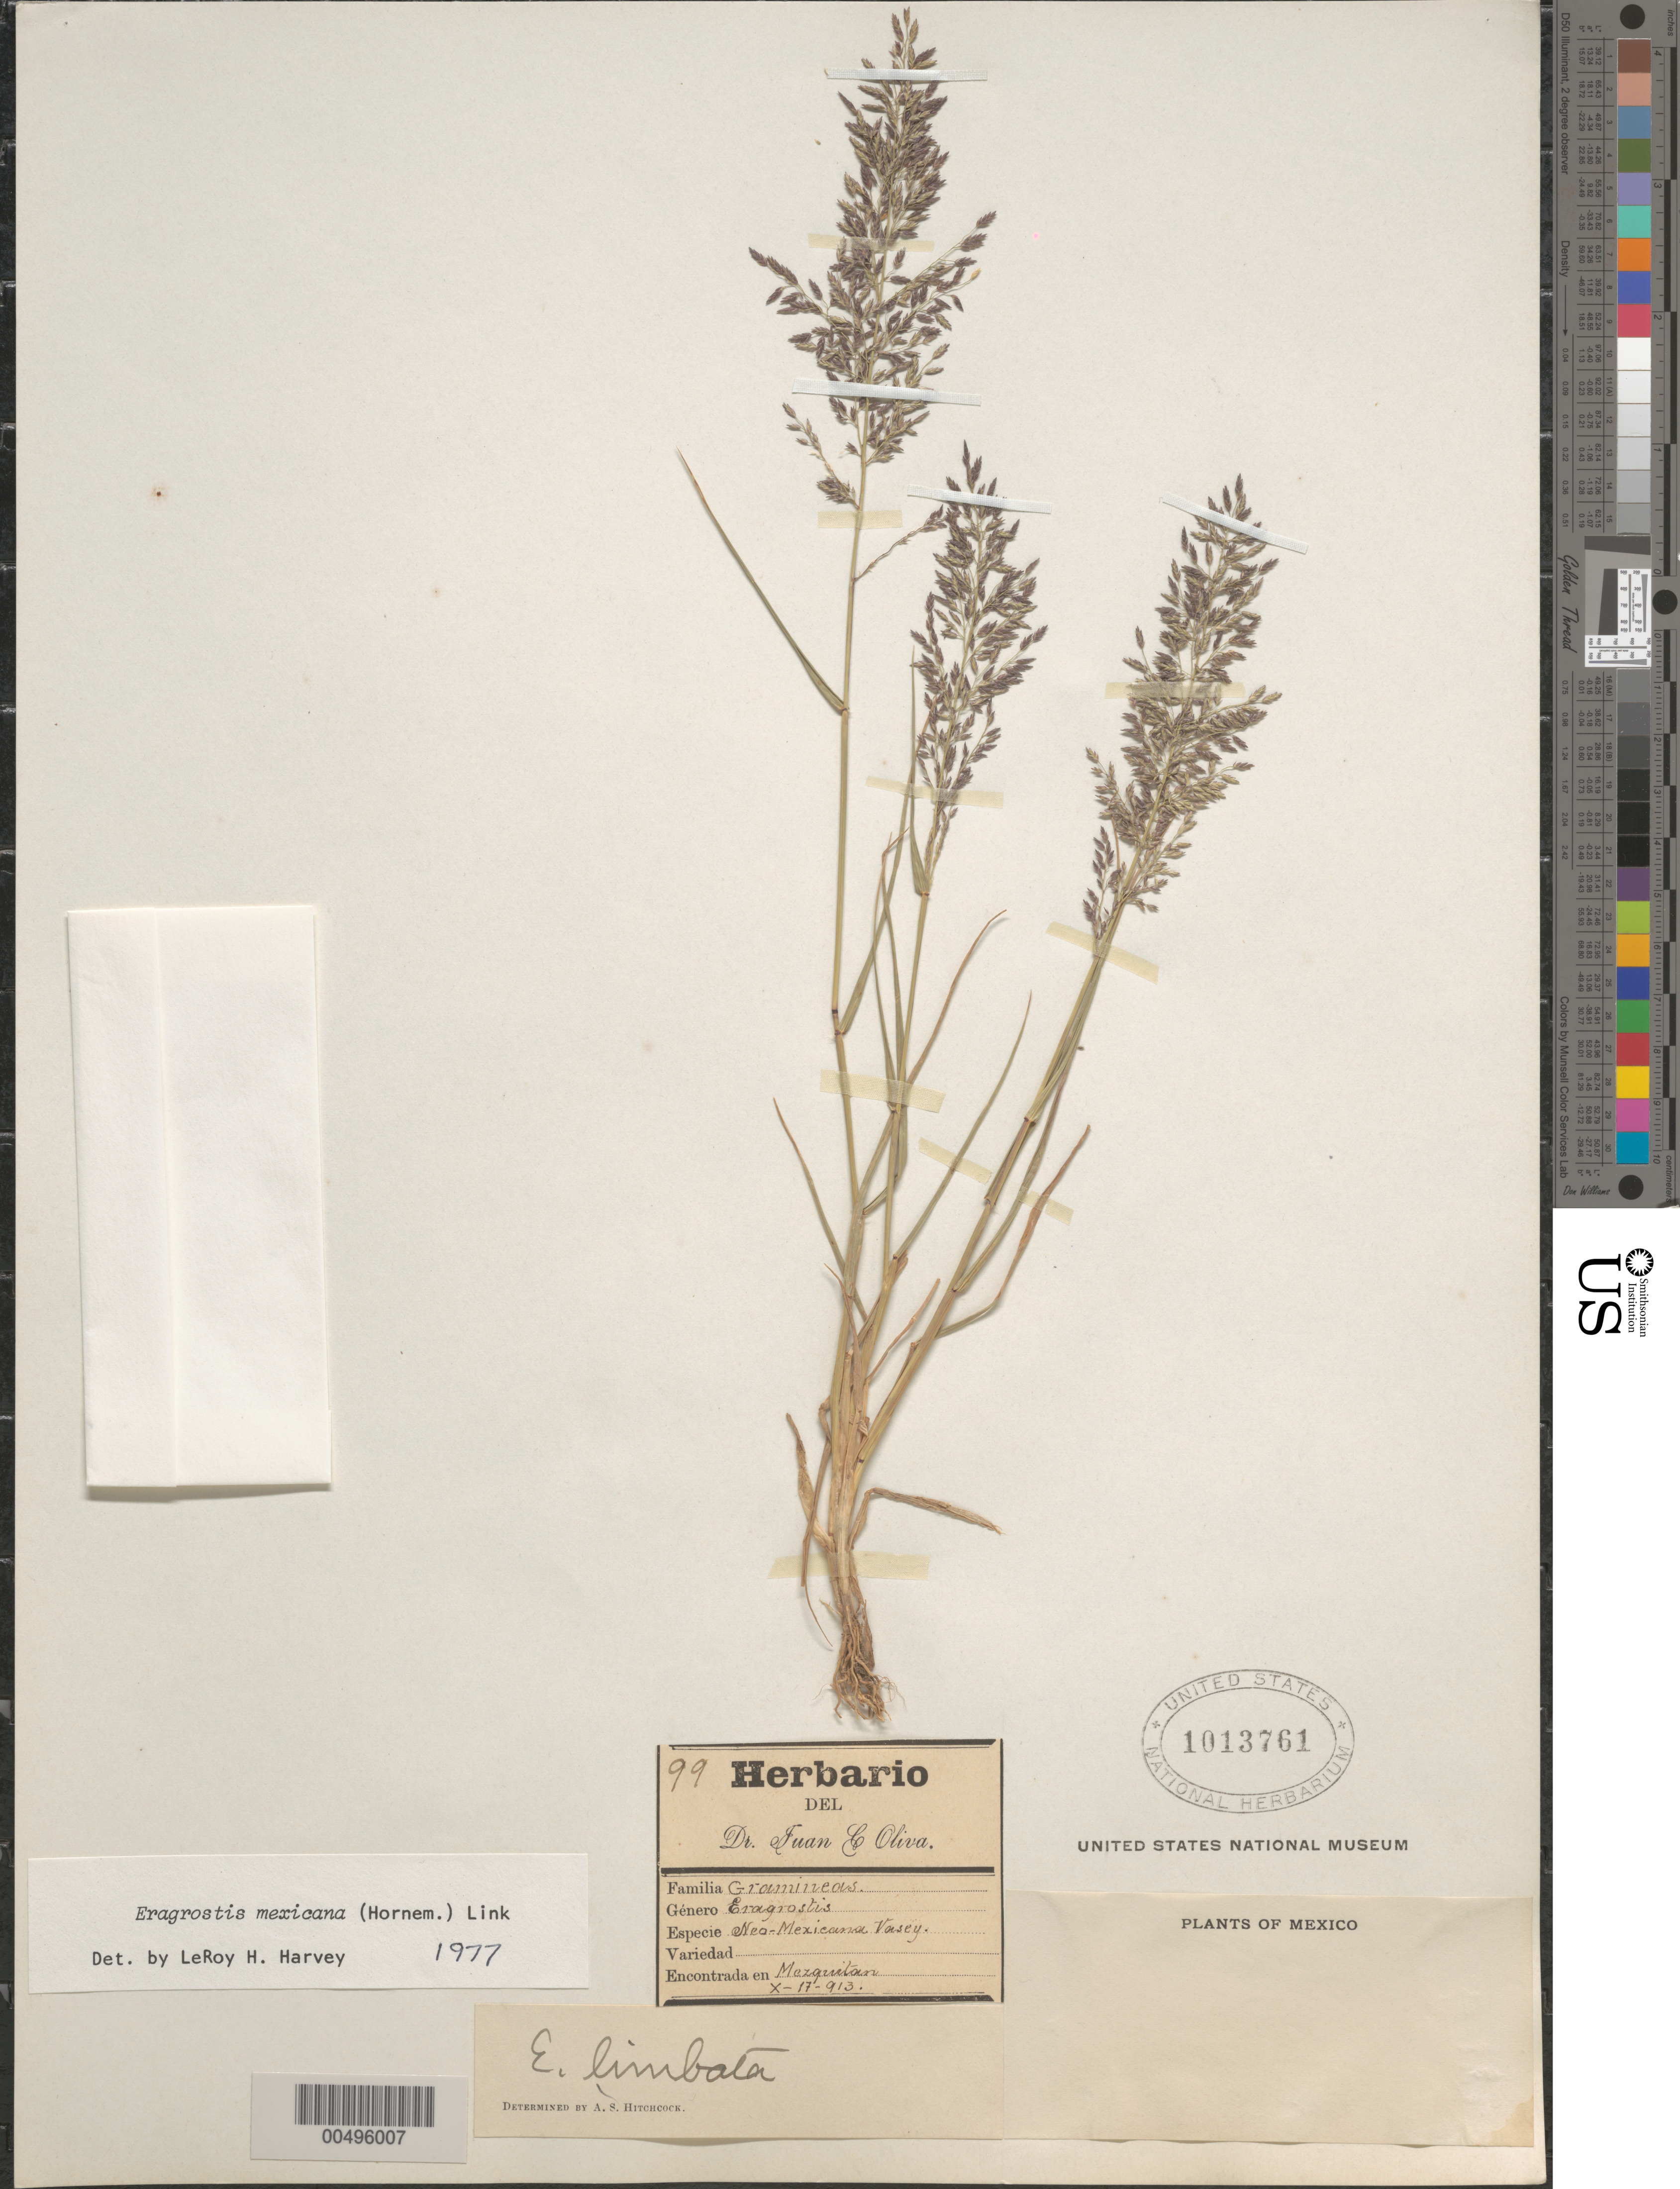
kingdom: Plantae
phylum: Tracheophyta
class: Liliopsida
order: Poales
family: Poaceae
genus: Eragrostis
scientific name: Eragrostis mexicana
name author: (Hornem.) Link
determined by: Harvey, L. H.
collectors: J. C. Oliva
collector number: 99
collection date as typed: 17 Oct 1913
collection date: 1913-10-17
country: Mexico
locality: Mezquitan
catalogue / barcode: US 1013761